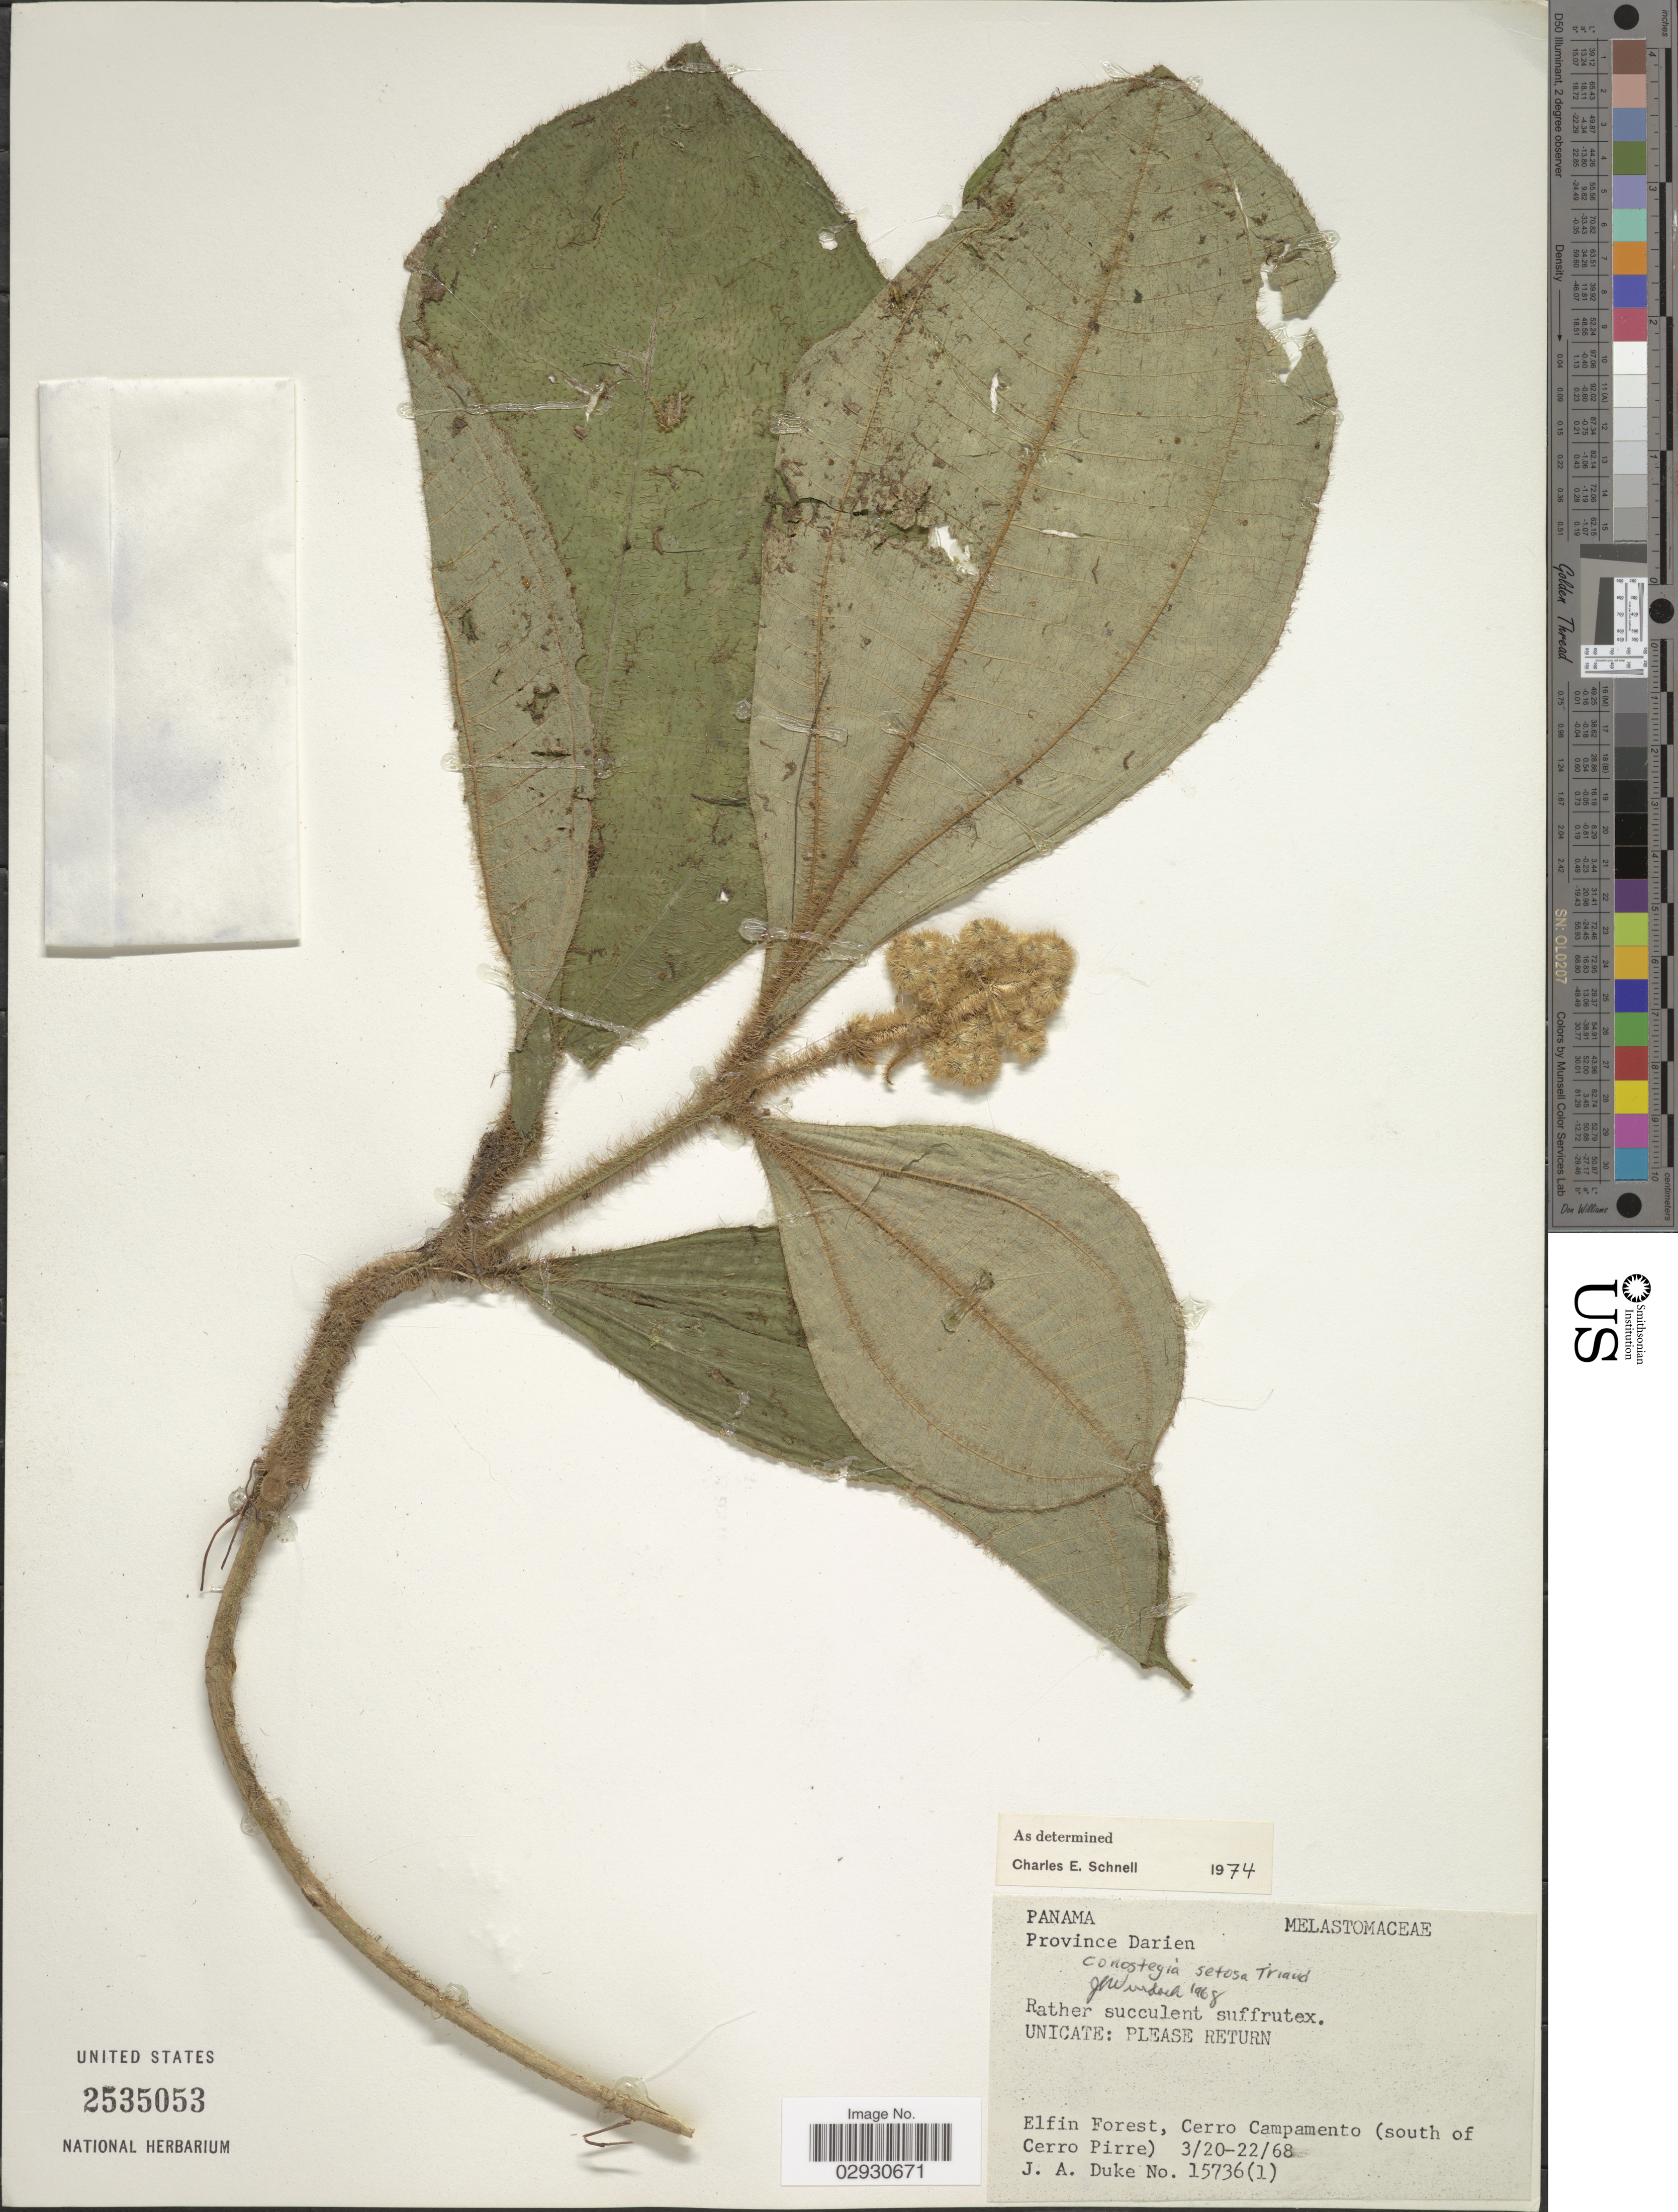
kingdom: Plantae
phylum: Tracheophyta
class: Magnoliopsida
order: Myrtales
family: Melastomataceae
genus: Conostegia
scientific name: Conostegia setosa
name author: Triana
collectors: J. A. Duke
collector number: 15736(1)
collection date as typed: Transcribed d/m/y: 20/3/68 to 22/3/68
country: Panama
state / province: Darién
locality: Province Darien. Elfin Forest, Cerro Campamento (south of Cerro Pirre).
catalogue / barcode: US 2535053